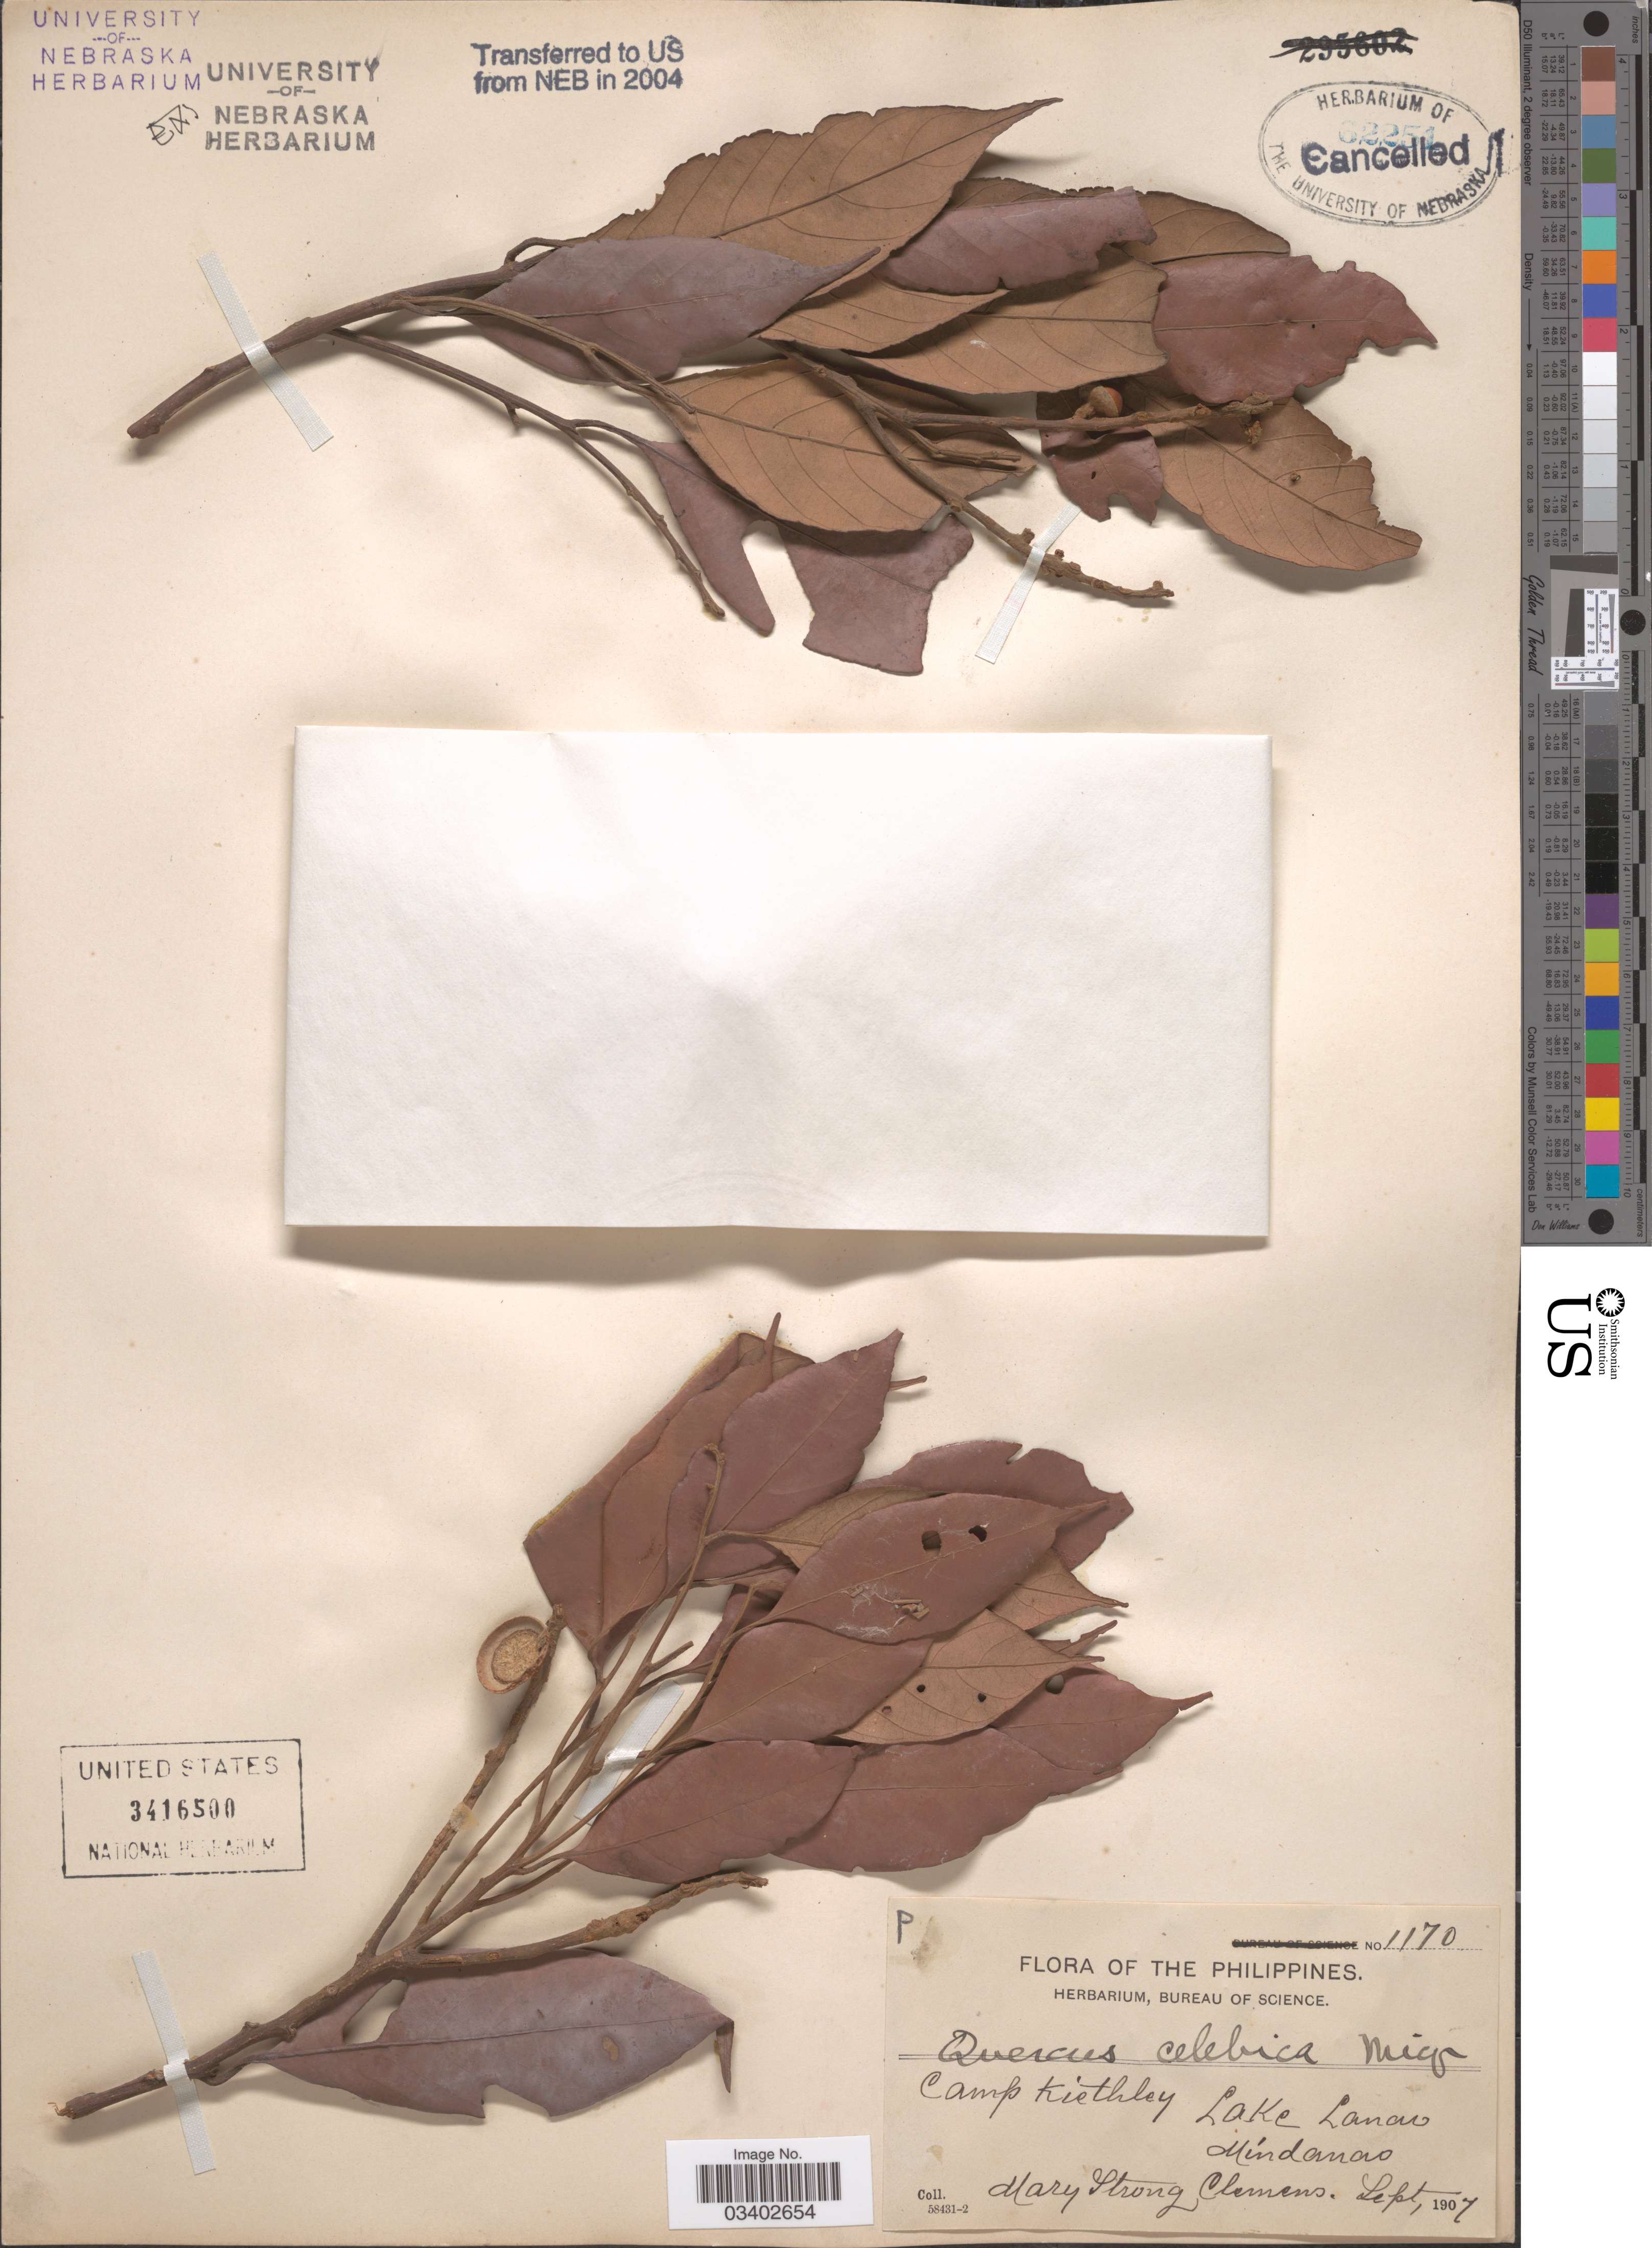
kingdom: Plantae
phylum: Tracheophyta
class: Magnoliopsida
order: Fagales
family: Fagaceae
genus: Lithocarpus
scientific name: Lithocarpus celebicus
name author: (Miq.) Rehder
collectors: M. S. Clemens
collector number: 1170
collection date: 1907-09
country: Philippines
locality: Camp Kiethley. Lake Lanao. Mindanao.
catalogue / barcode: US 3416500